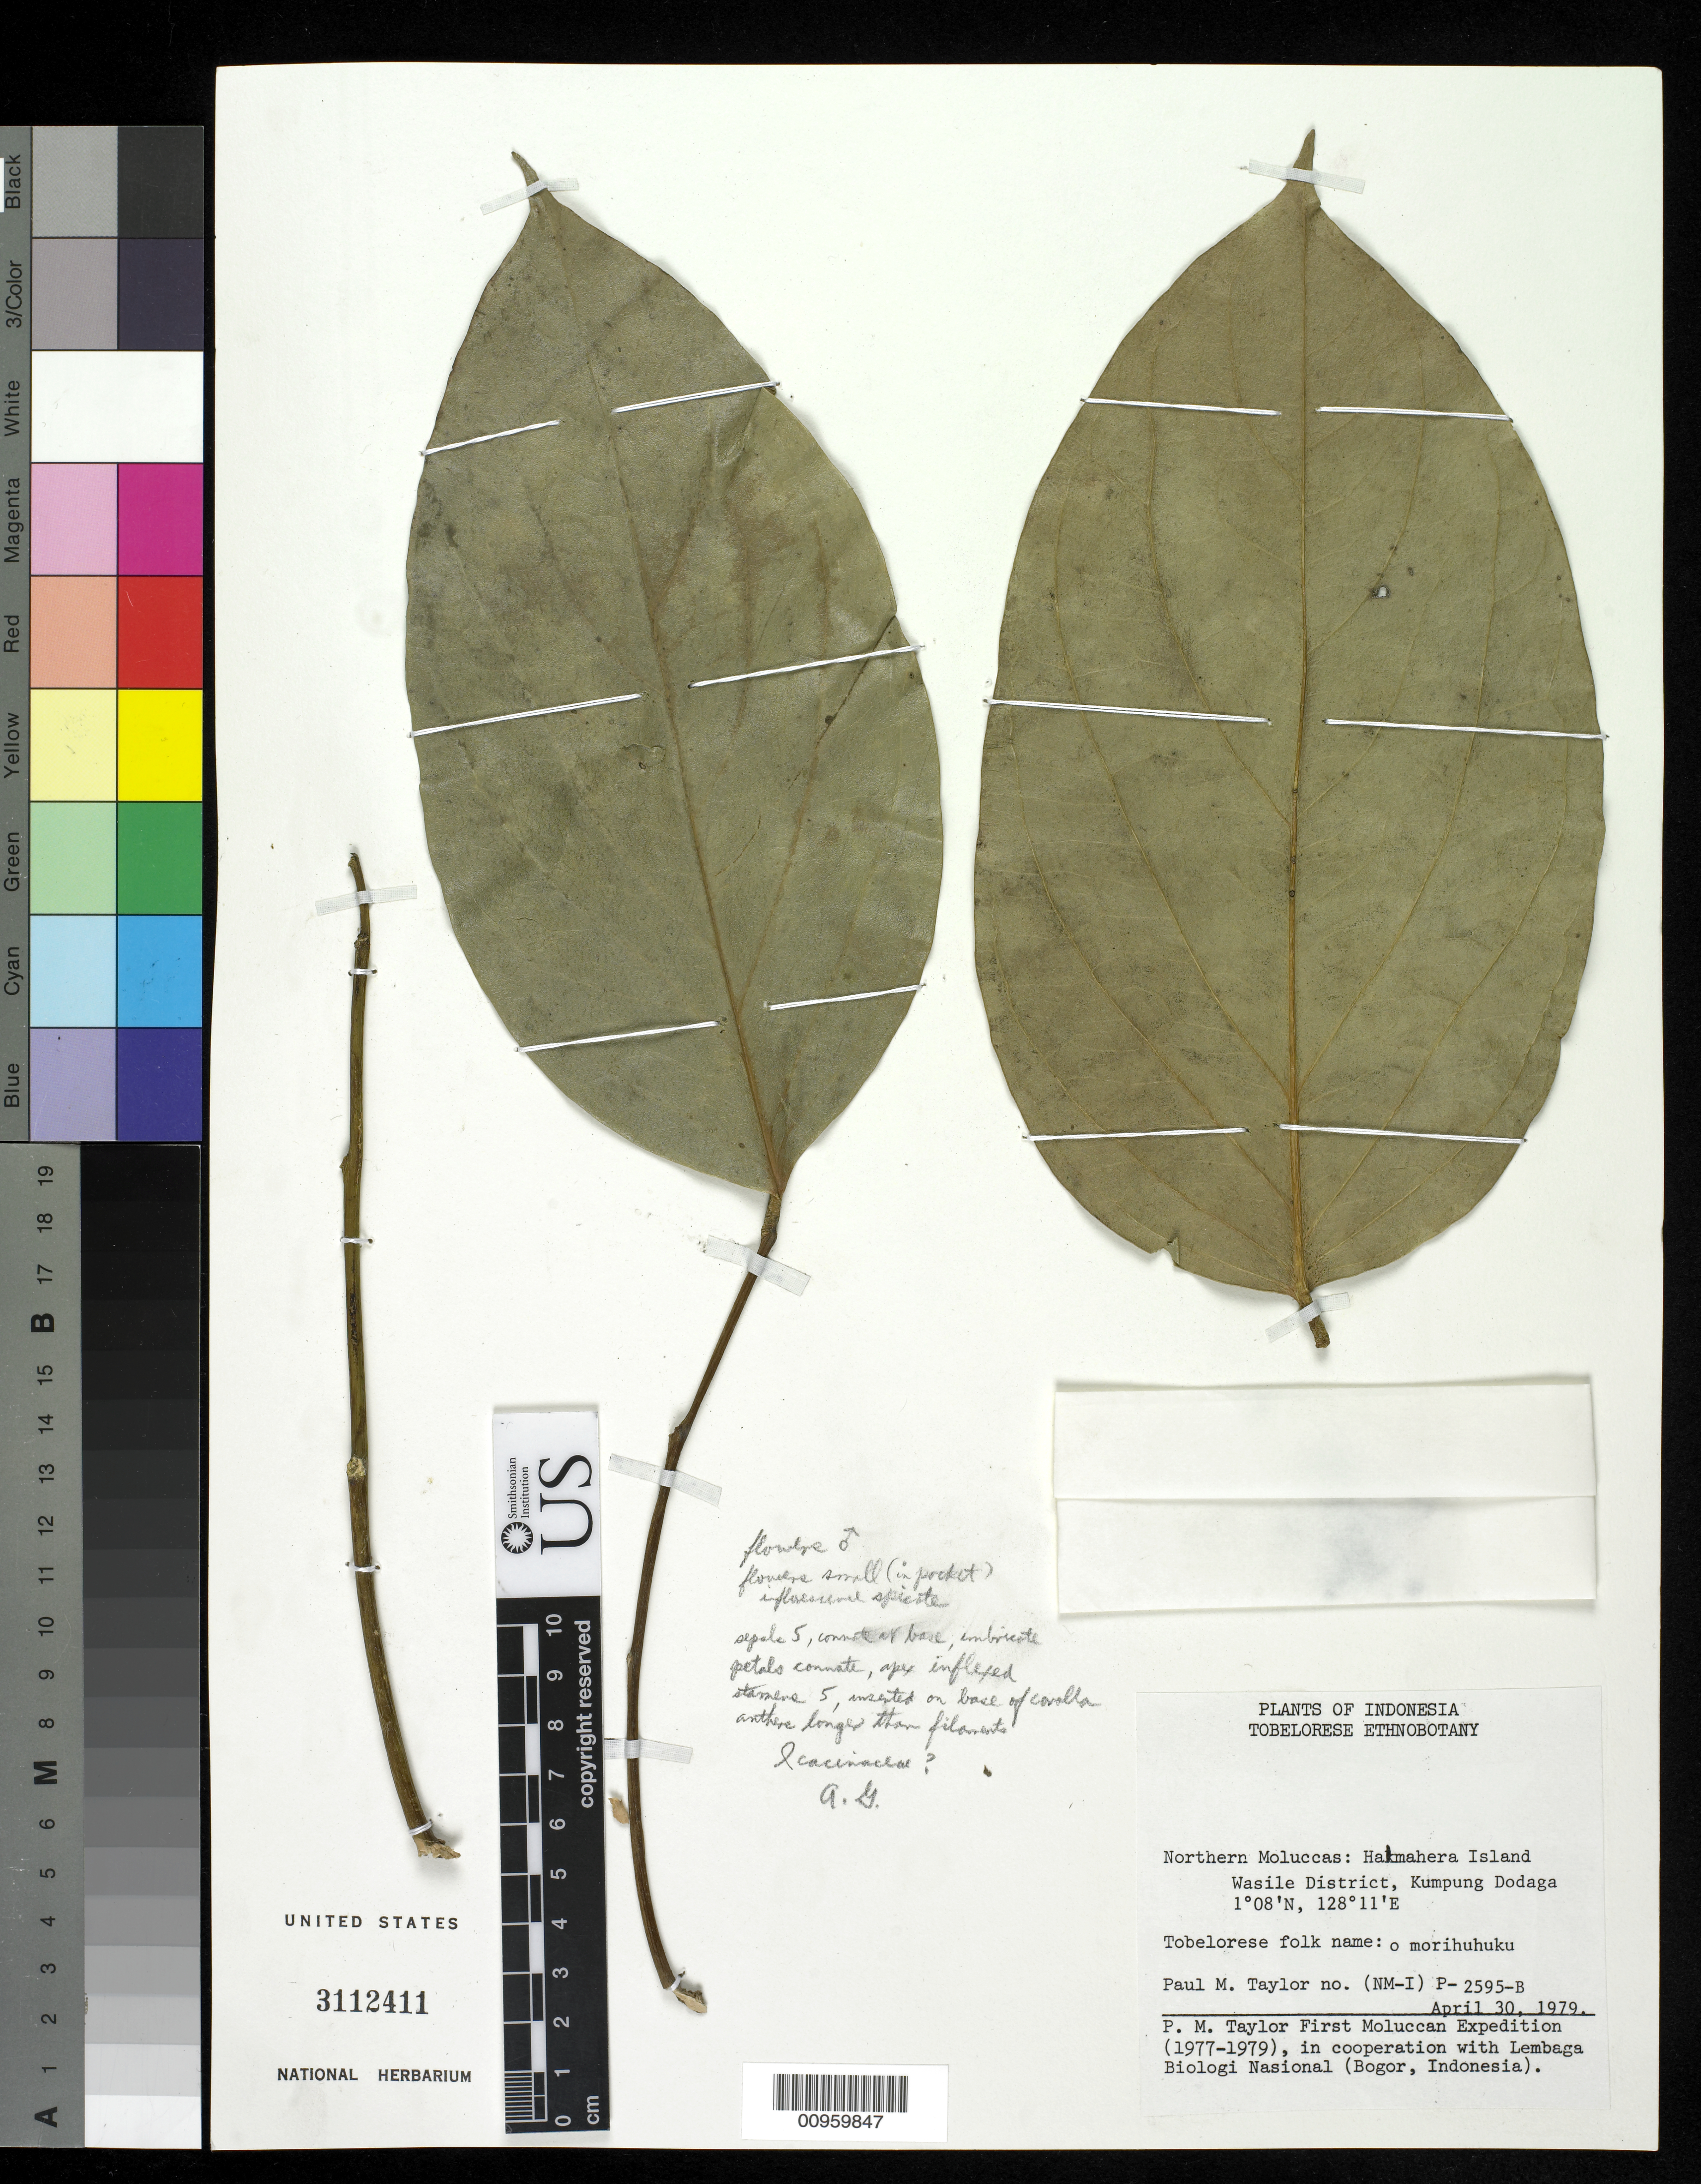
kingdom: Plantae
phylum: Tracheophyta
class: Magnoliopsida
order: Icacinales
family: Icacinaceae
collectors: P. M. Taylor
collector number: P 2595 B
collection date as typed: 30 Apr 1979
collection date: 1979-04-30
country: Indonesia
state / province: Maluku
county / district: Maluku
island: Halmahera I.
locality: Northern Moluccas, Wasile District, Kumpung Dodaga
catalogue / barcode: US 3112411